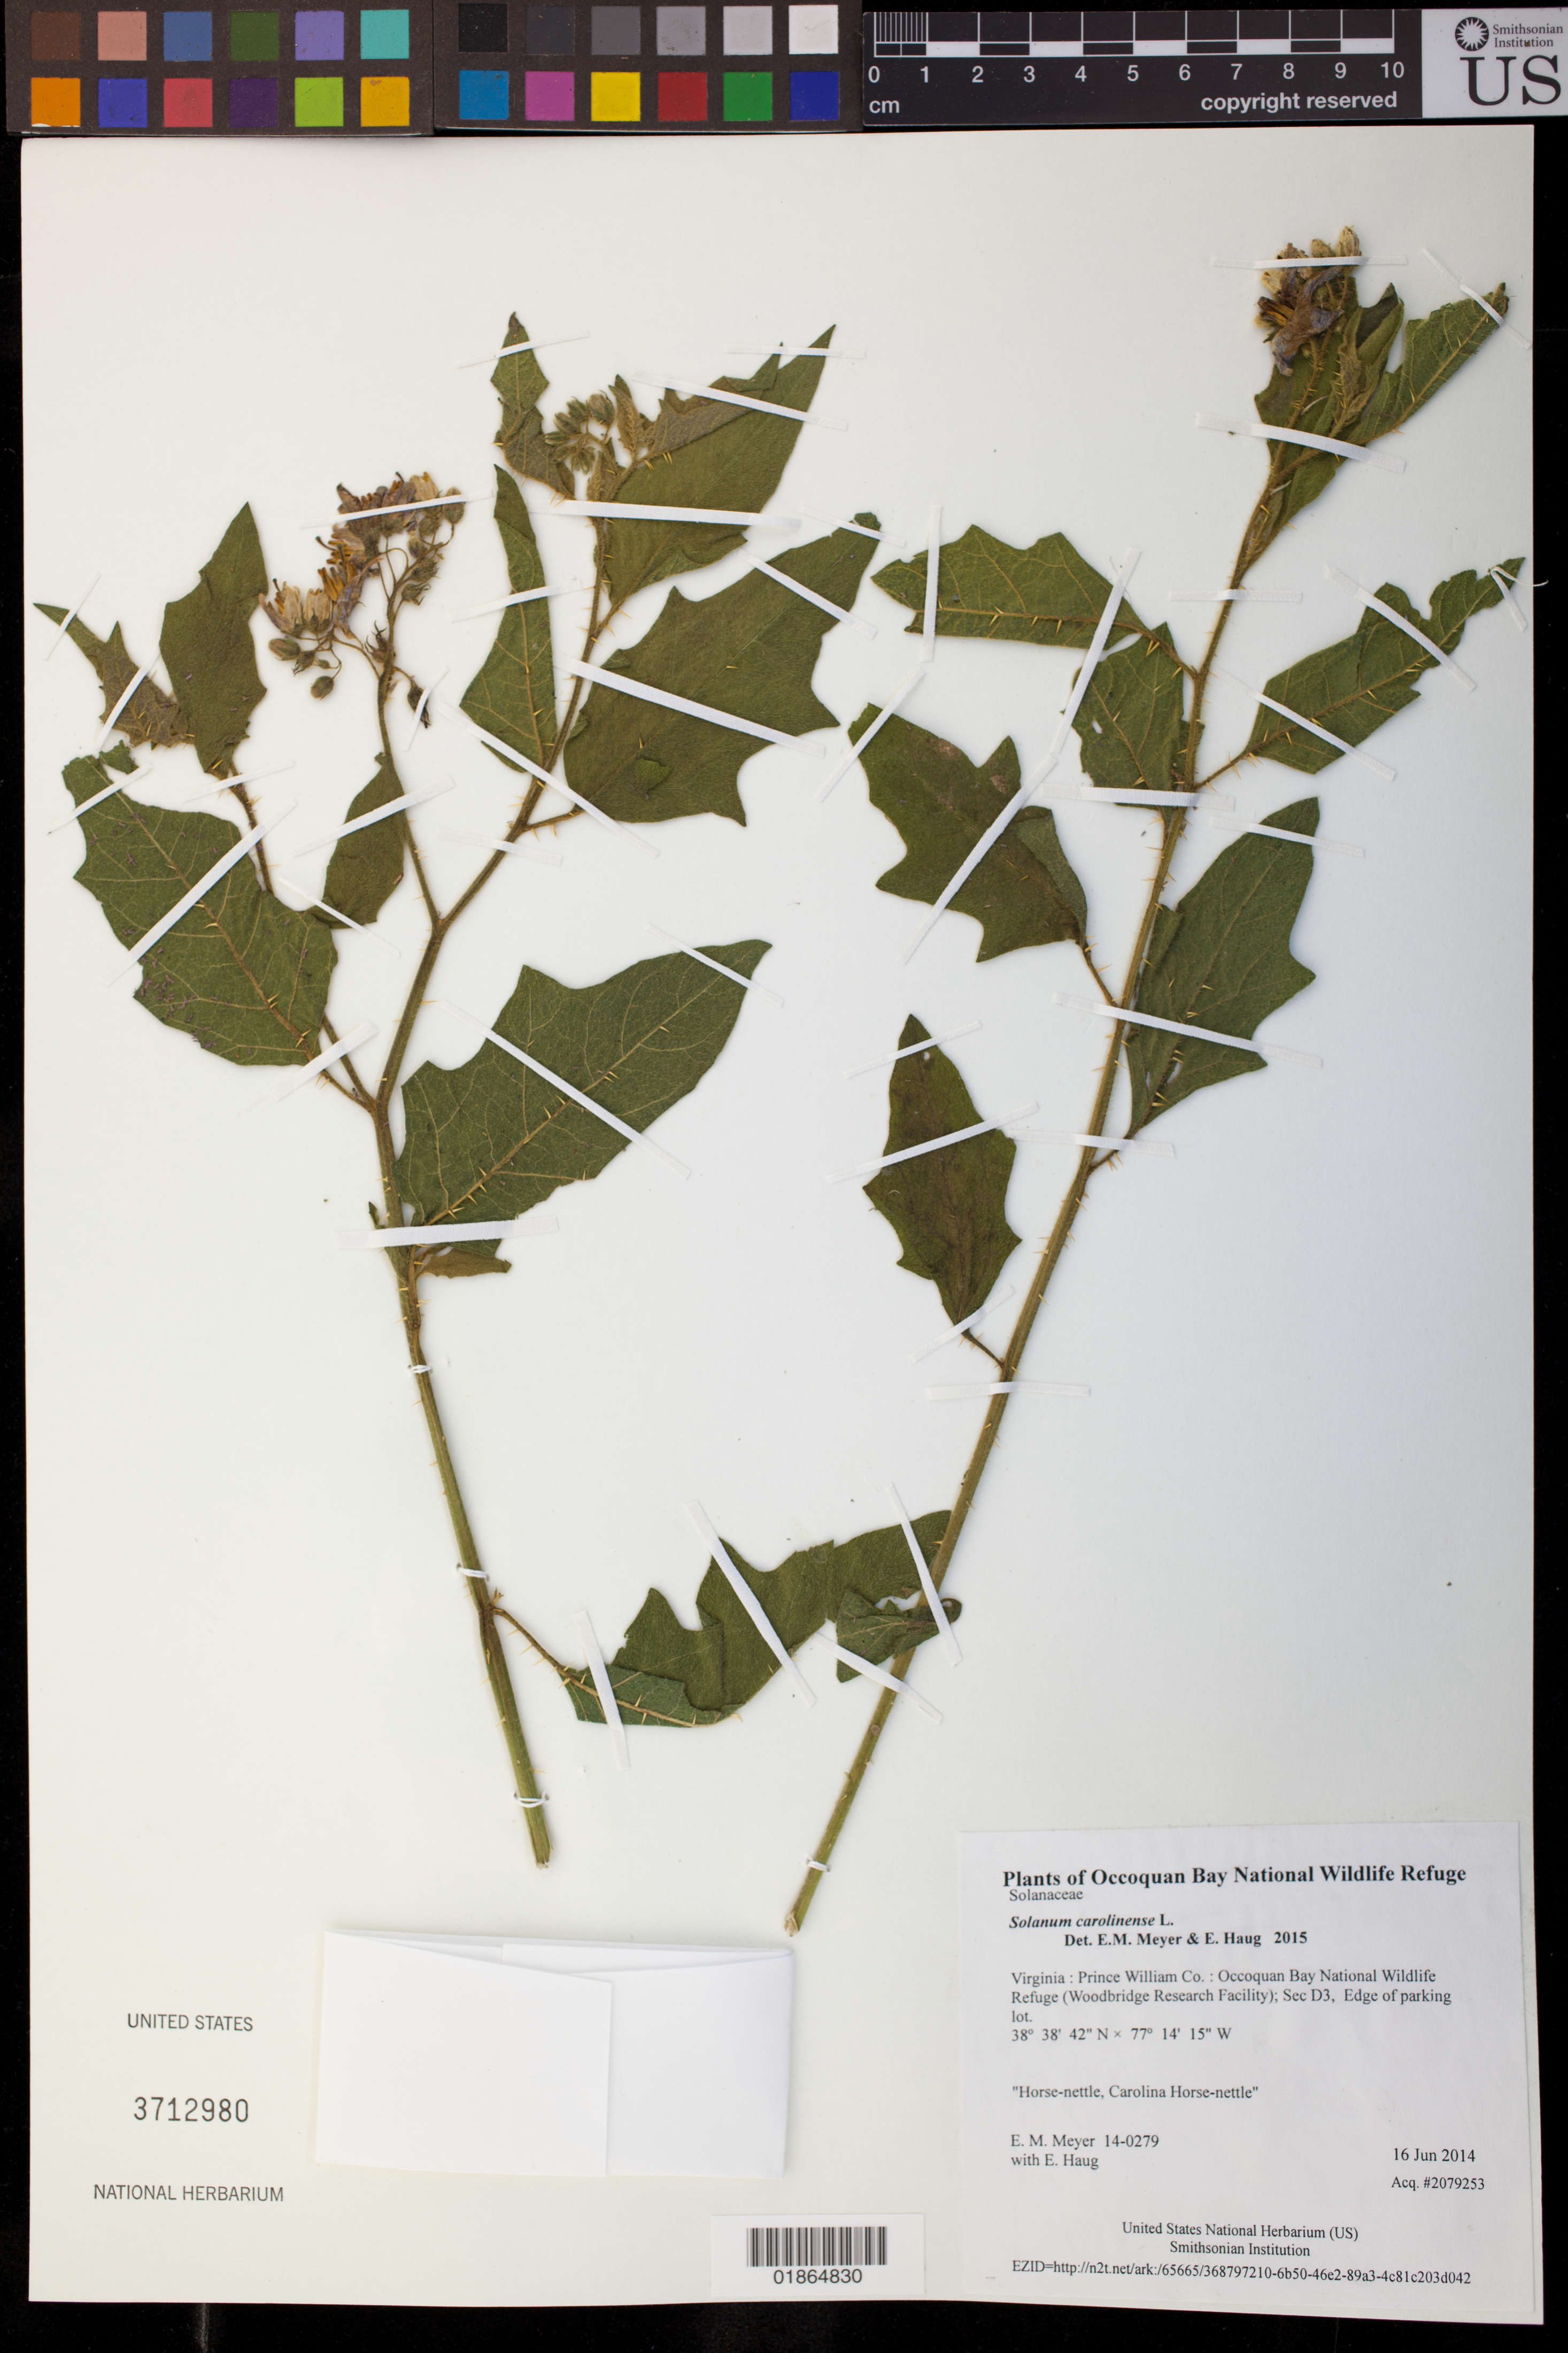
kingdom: Plantae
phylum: Tracheophyta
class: Magnoliopsida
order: Solanales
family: Solanaceae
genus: Solanum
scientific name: Solanum carolinense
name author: L.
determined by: Meyer, E. M.; Haug, E.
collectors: E. M. Meyer & E. Haug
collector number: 14-0279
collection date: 2014-06-16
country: United States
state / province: Virginia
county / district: Prince William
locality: Occoquan Bay National Wildlife Refuge (Woodbridge Research Facility); Sec D3, Edge of parking lot.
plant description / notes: Horse-nettle, Carolina Horse-nettle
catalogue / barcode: US 3712980